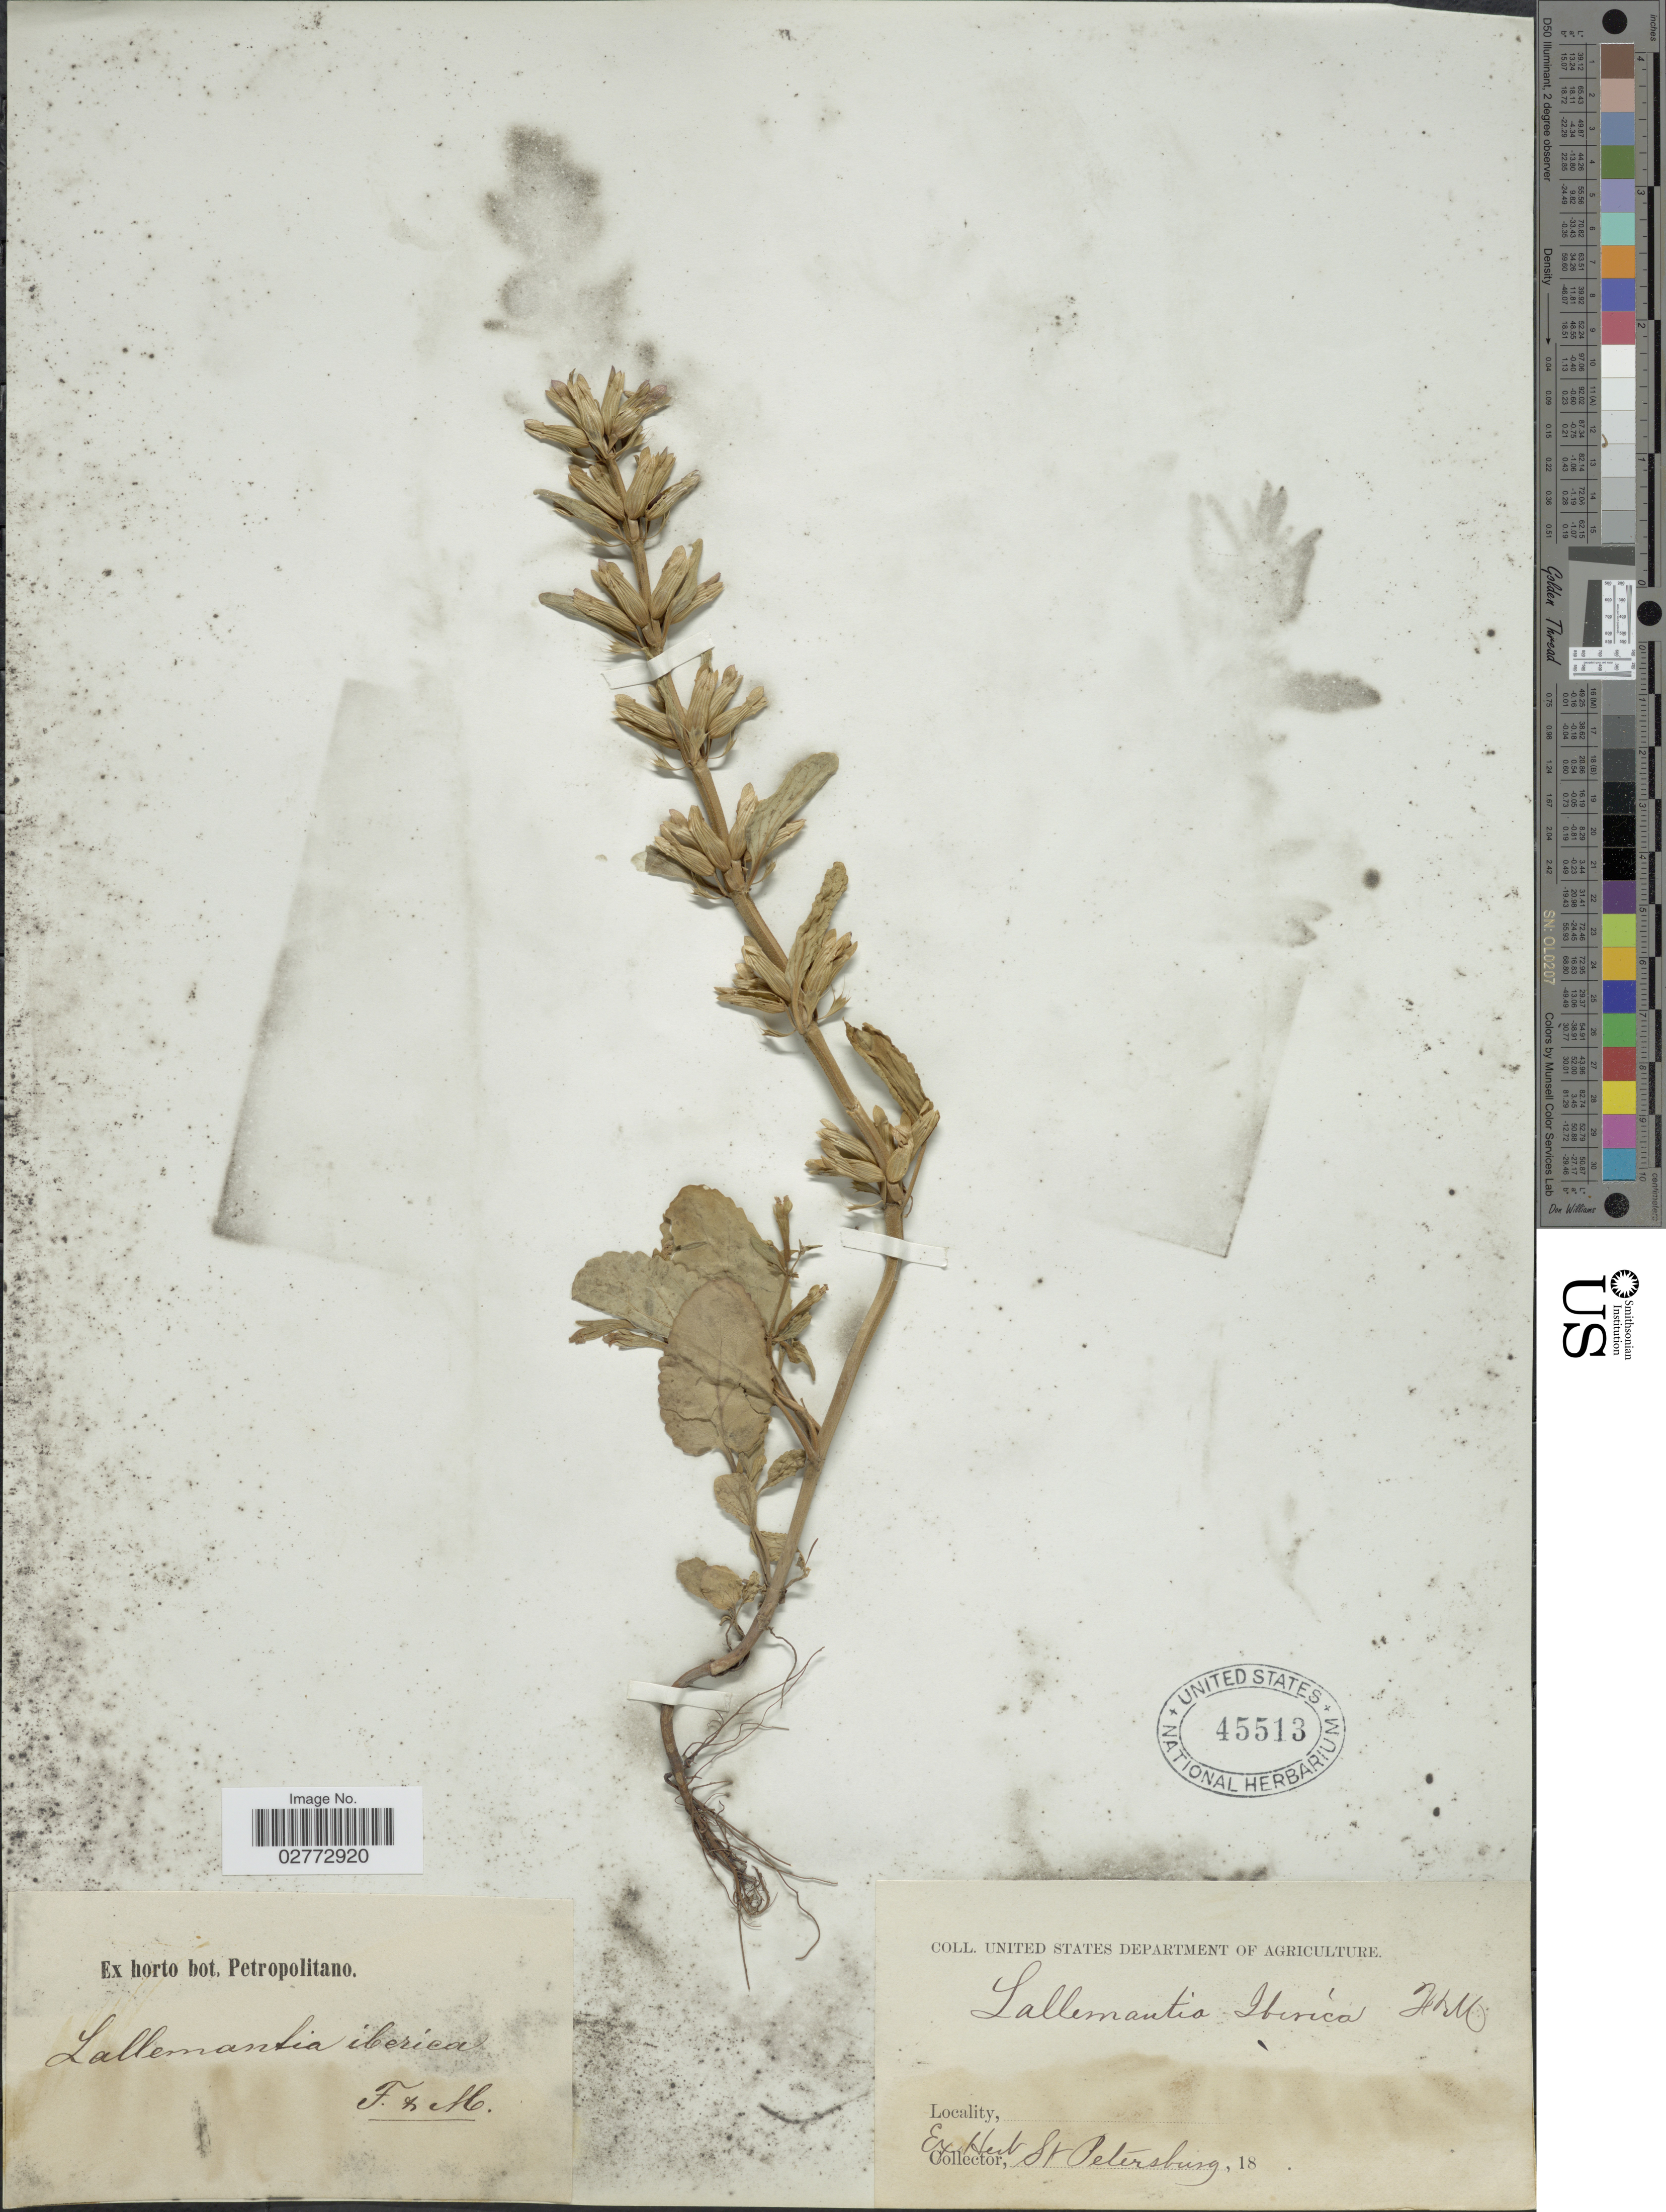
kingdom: Plantae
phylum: Tracheophyta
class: Magnoliopsida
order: Lamiales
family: Lamiaceae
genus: Lallemantia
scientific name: Lallemantia iberica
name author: (M. Bieb.) Fisch. & C.A. Mey.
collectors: ex Horto Bot. Petropolitano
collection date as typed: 18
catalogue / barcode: US 45513